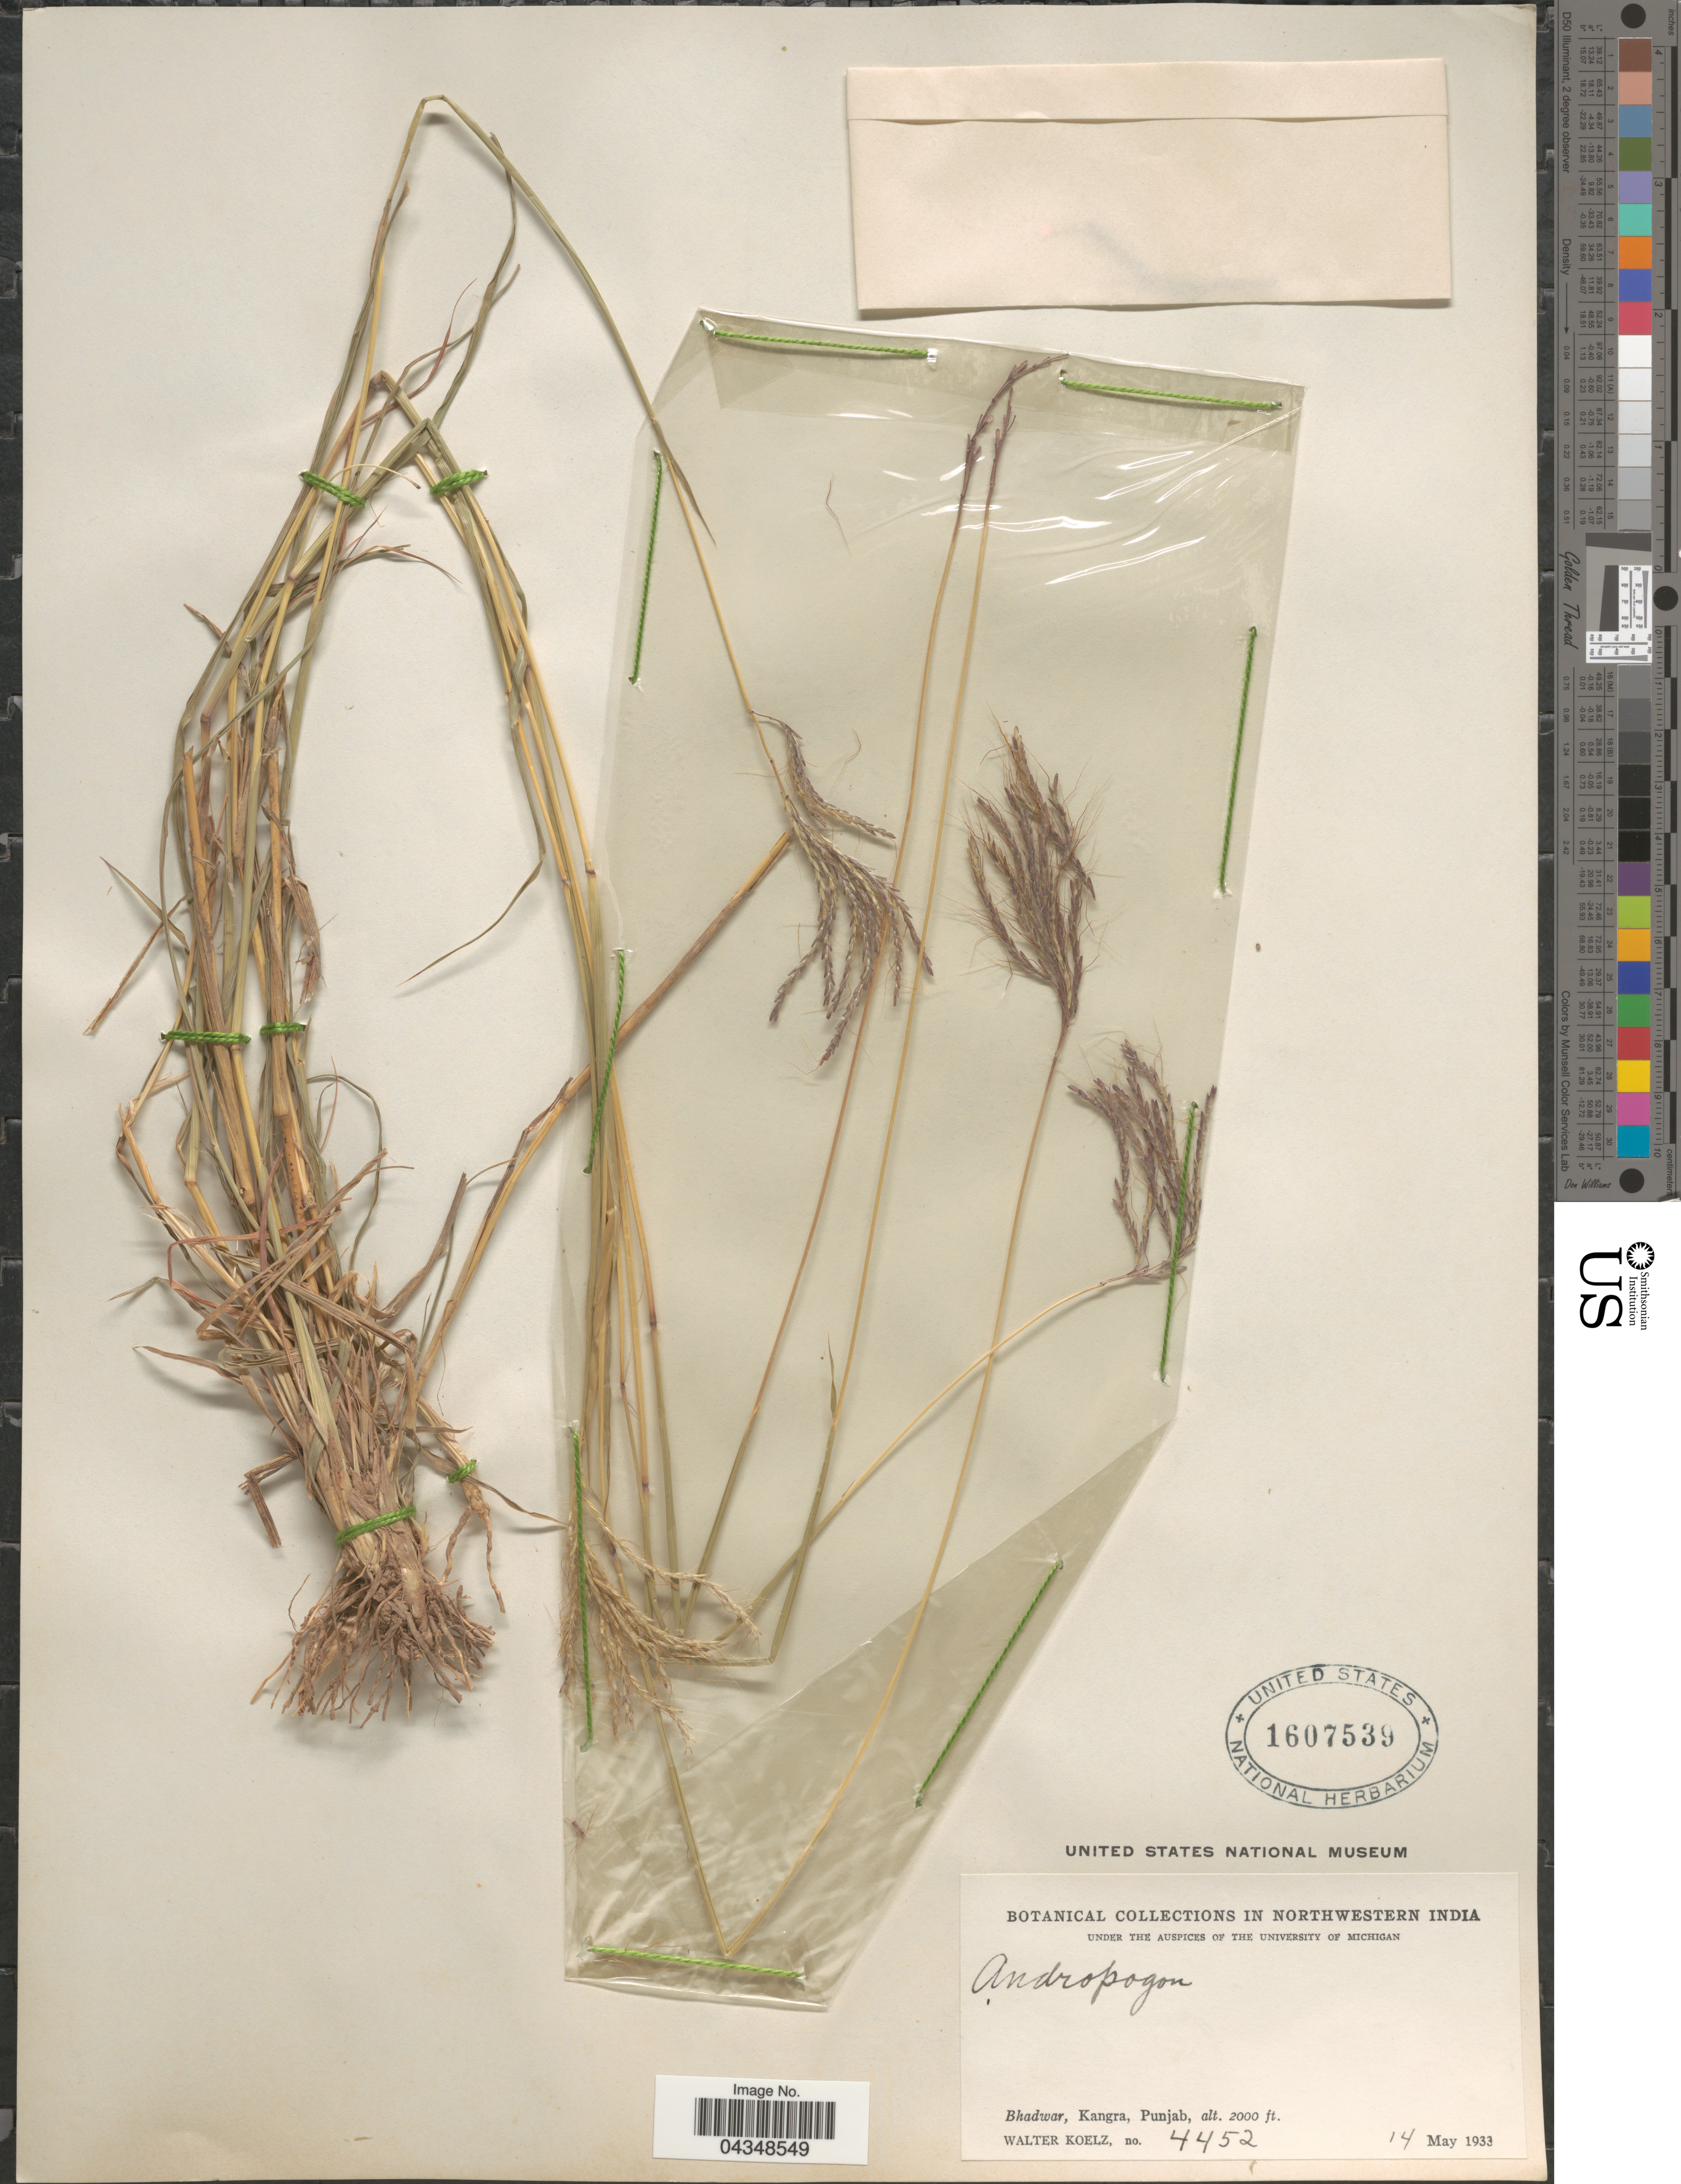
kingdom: Plantae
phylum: Tracheophyta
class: Liliopsida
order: Poales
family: Poaceae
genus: Bothriochloa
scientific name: Bothriochloa bladhii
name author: (Retz.) S.T. Blake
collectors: W. N. Koelz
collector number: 4452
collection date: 1933-05-14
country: India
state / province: Himachal Pradesh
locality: Northwestern India. Bhadwar, Kangra.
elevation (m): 610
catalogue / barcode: US 1607539